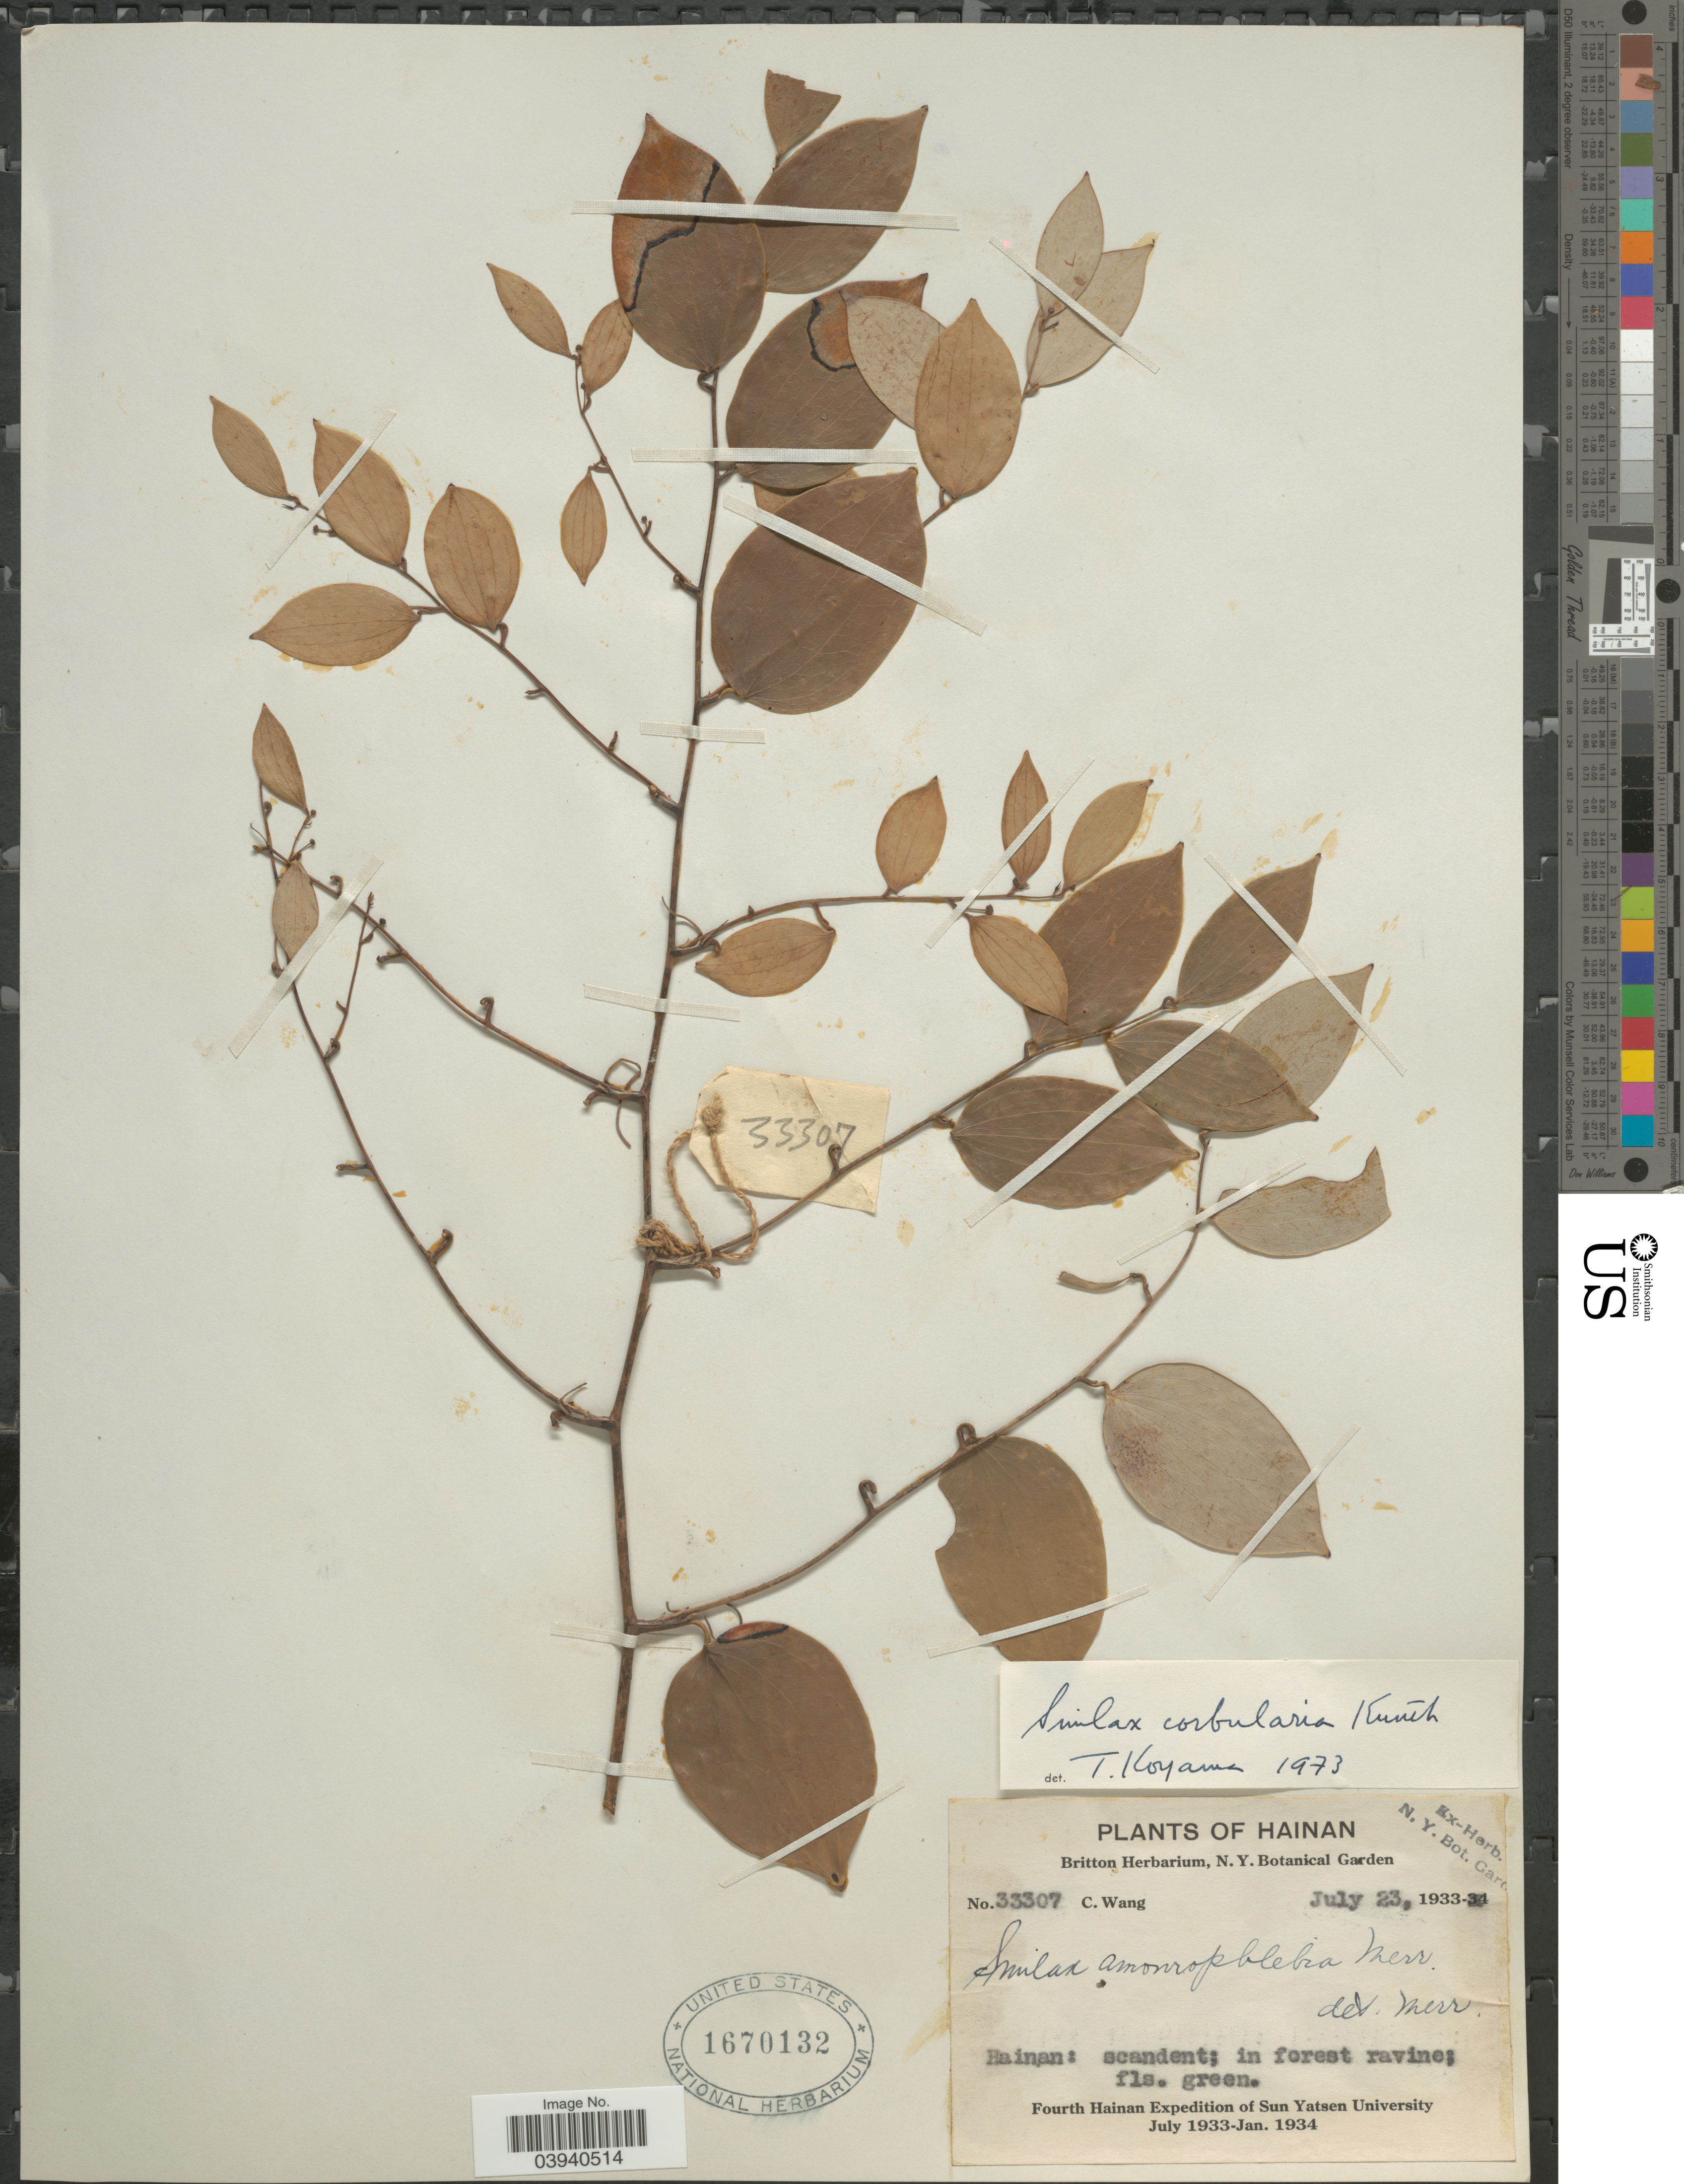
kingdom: Plantae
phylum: Tracheophyta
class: Liliopsida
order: Liliales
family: Smilacaceae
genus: Smilax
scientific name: Smilax amaurophlebia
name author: Merr.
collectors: C. Wang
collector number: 33307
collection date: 1933-07-23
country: China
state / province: Hainan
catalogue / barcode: US 1670132